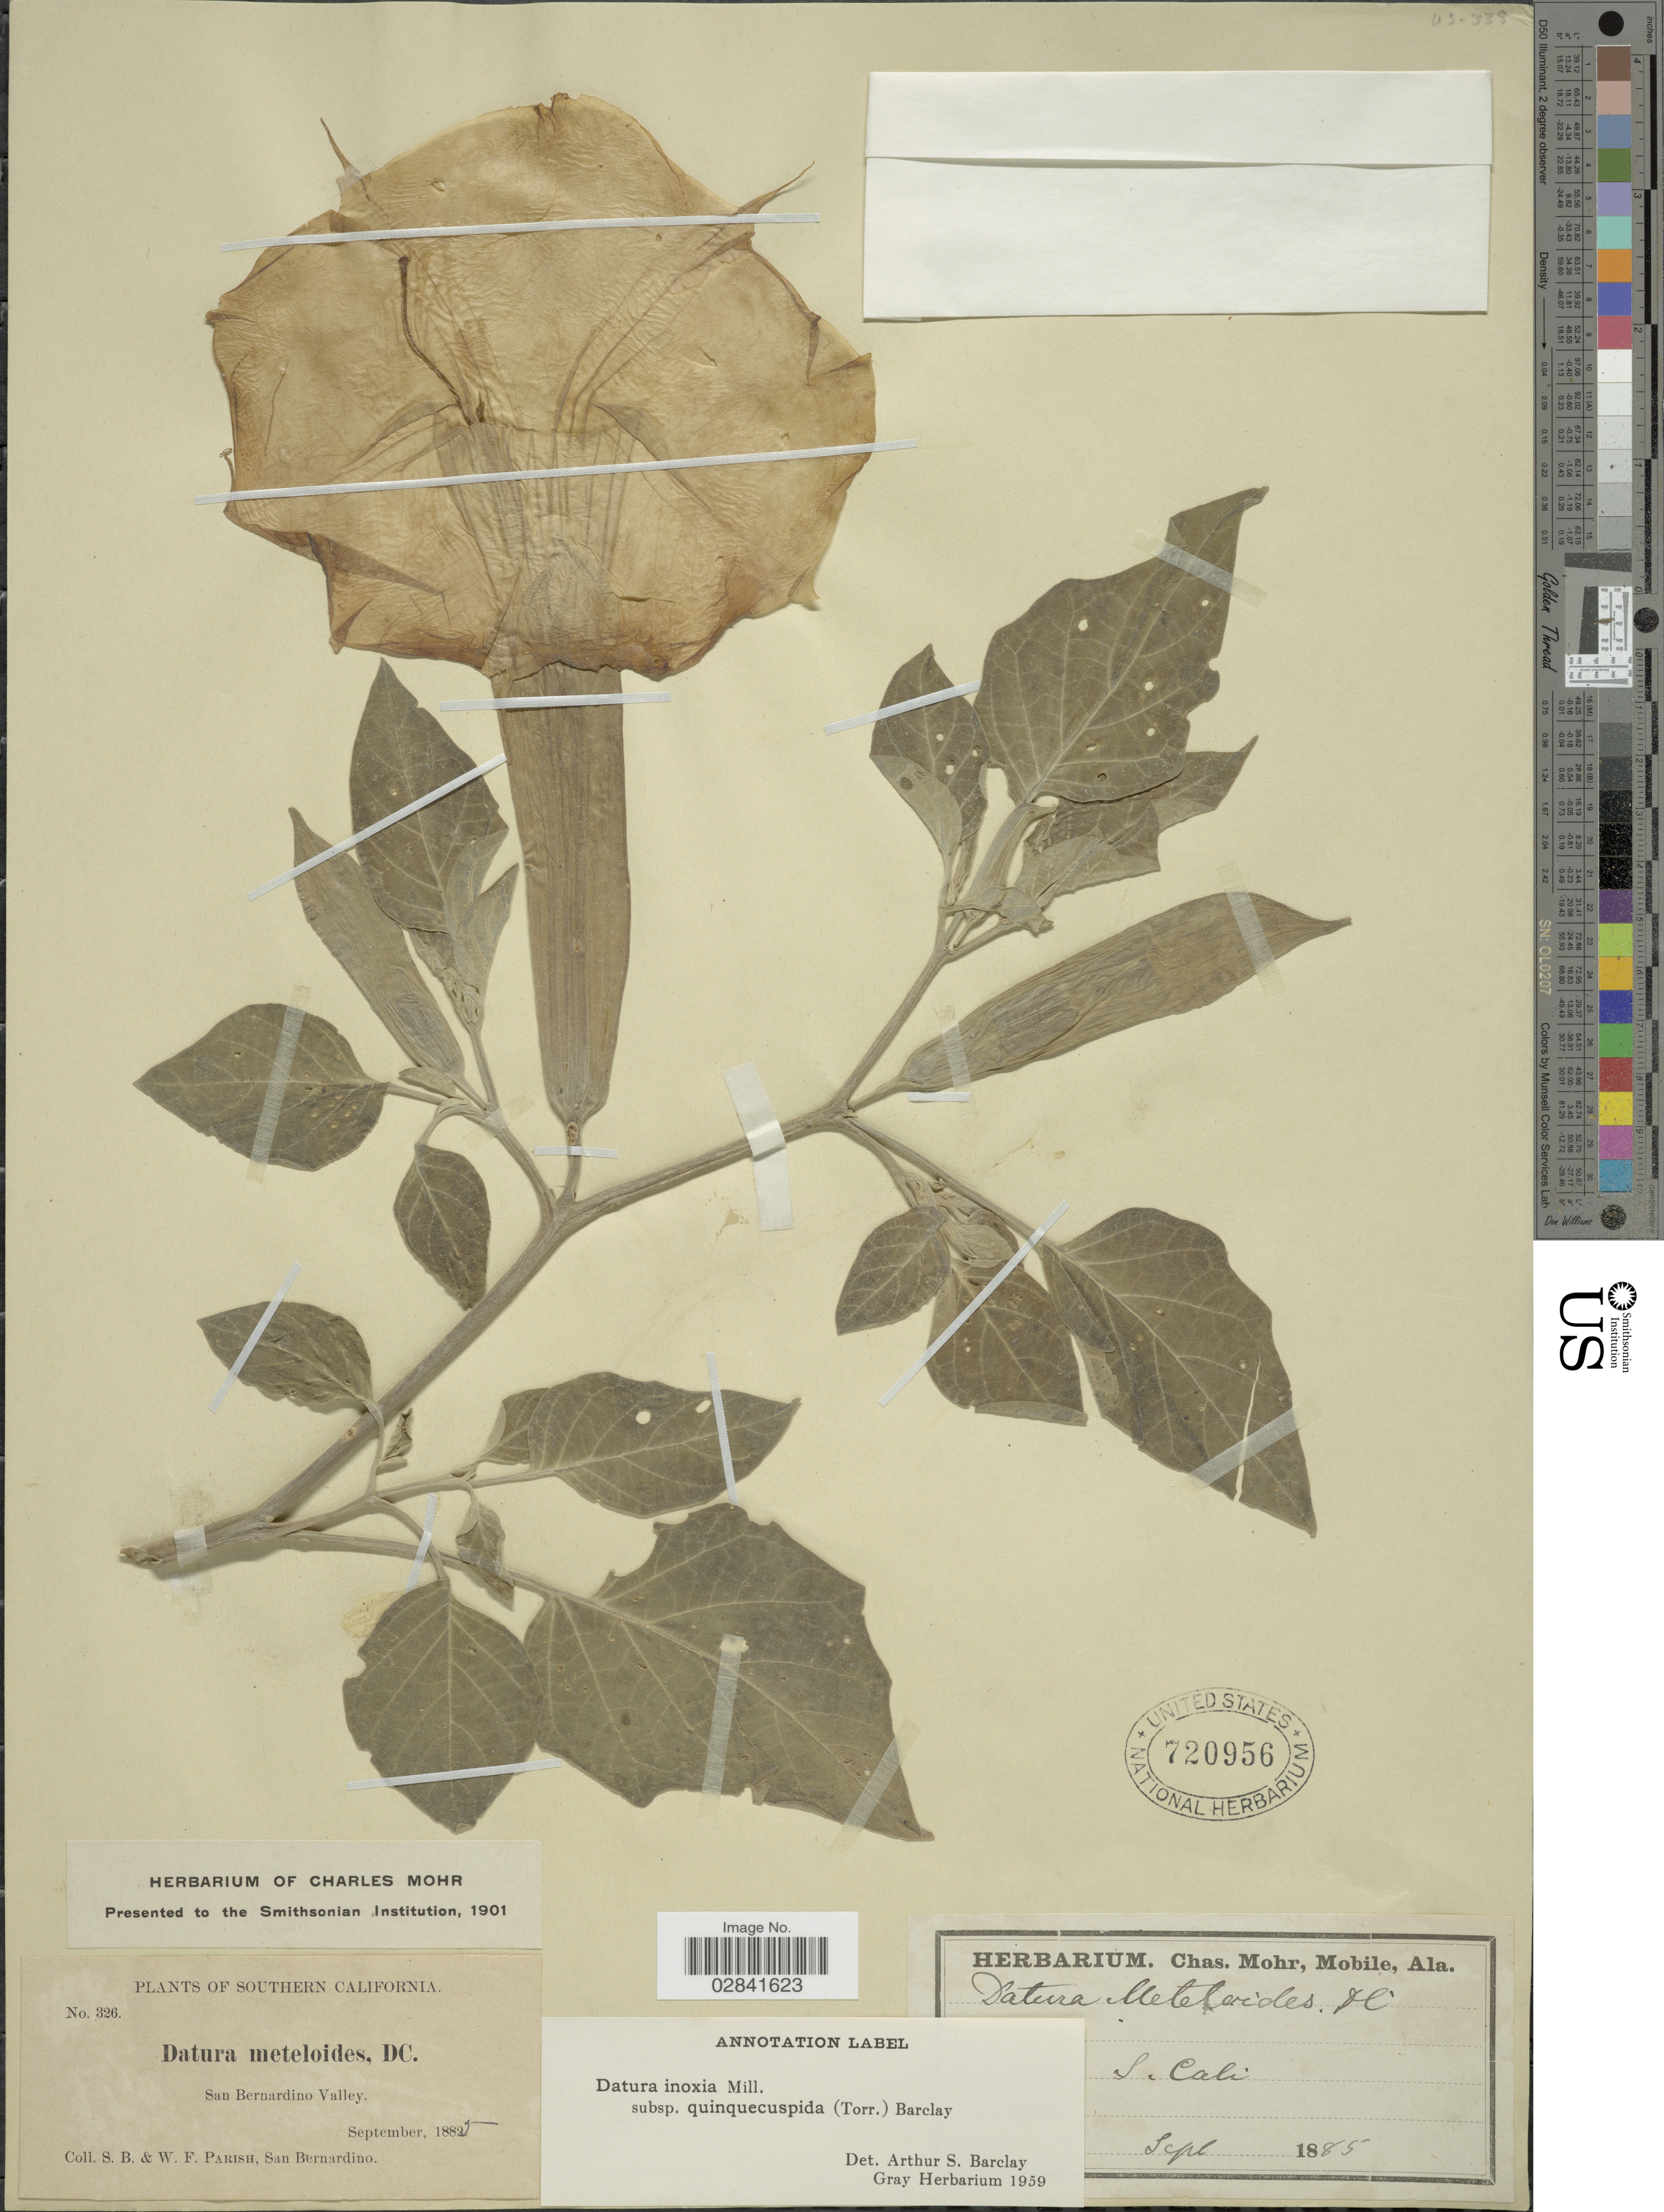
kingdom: Plantae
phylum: Tracheophyta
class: Magnoliopsida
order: Solanales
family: Solanaceae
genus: Datura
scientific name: Datura metel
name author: L.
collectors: S. B. Parish & W. F. Parish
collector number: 326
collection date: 1885-09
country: United States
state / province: California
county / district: San Bernardino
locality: Southern California. San Bernardino Valley.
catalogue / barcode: US 720956